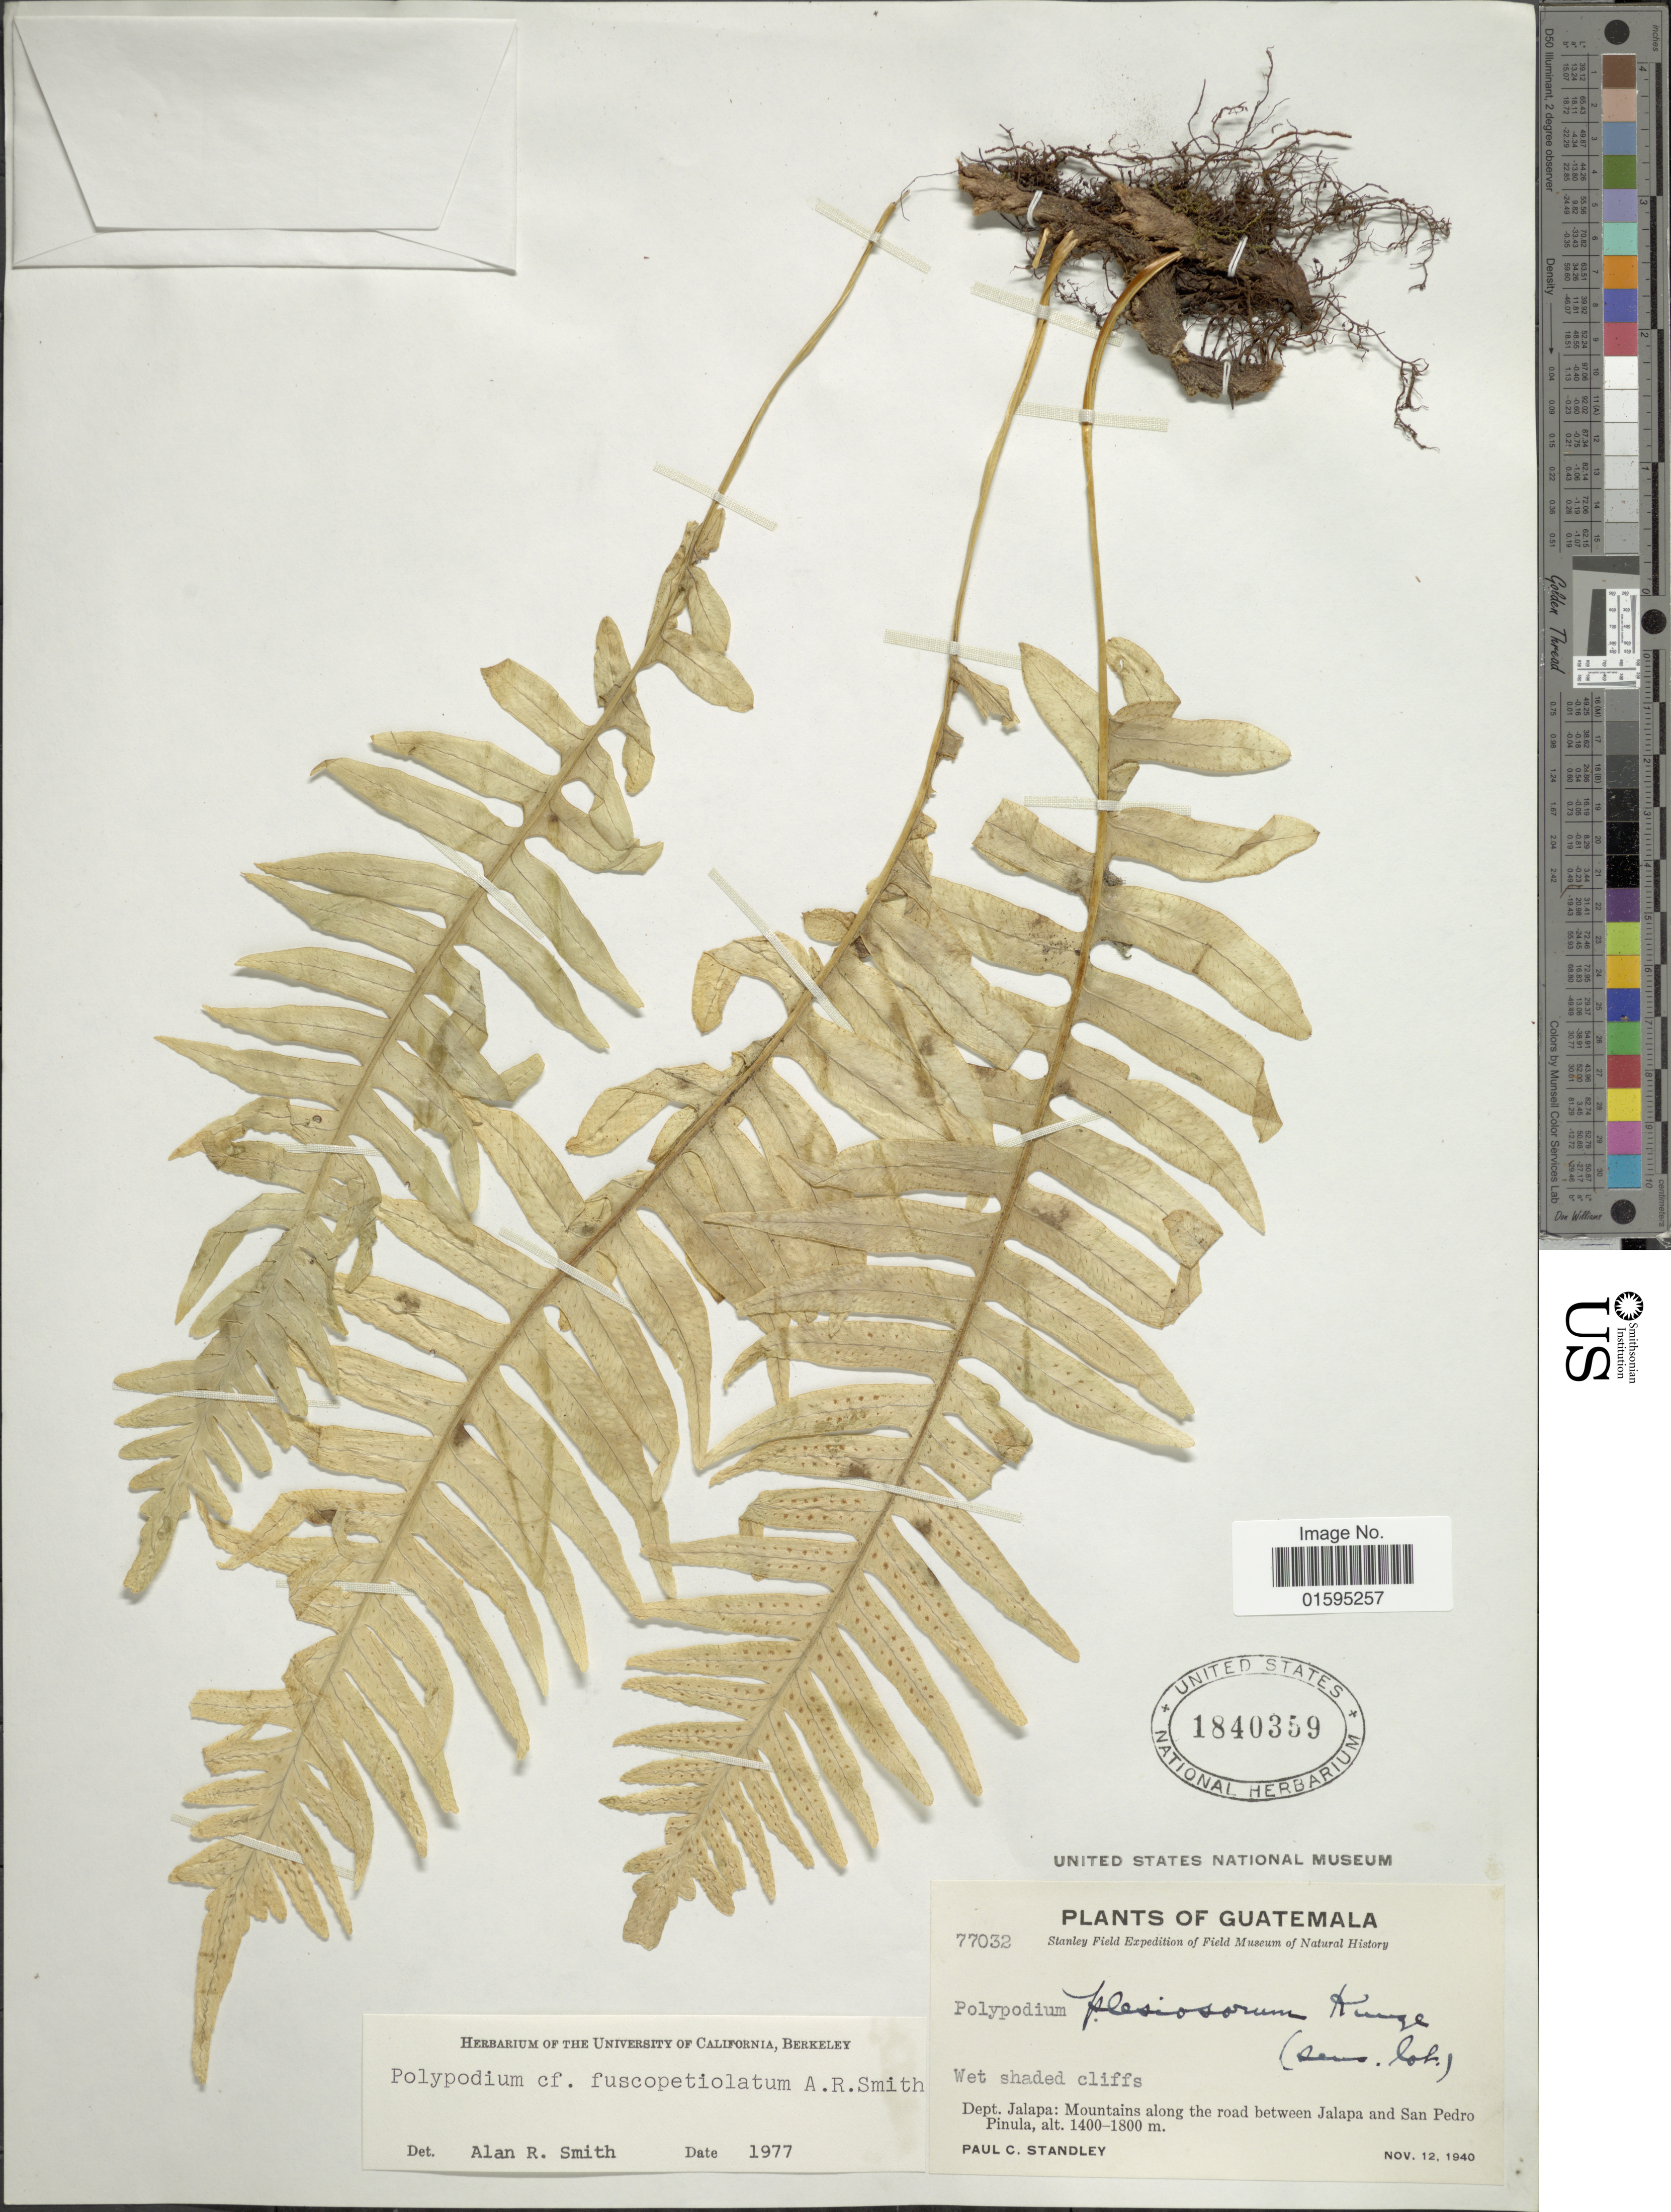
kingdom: Plantae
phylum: Tracheophyta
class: Polypodiopsida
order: Polypodiales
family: Polypodiaceae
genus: Polypodium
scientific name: Polypodium fuscopetiolatum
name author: A.R. Sm.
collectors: P. C. Standley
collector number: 77032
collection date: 1940-11-12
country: Guatemala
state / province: Jalapa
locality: Mountains along the road between Jalapa and San Pedro Pinula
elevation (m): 1400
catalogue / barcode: US 1840359